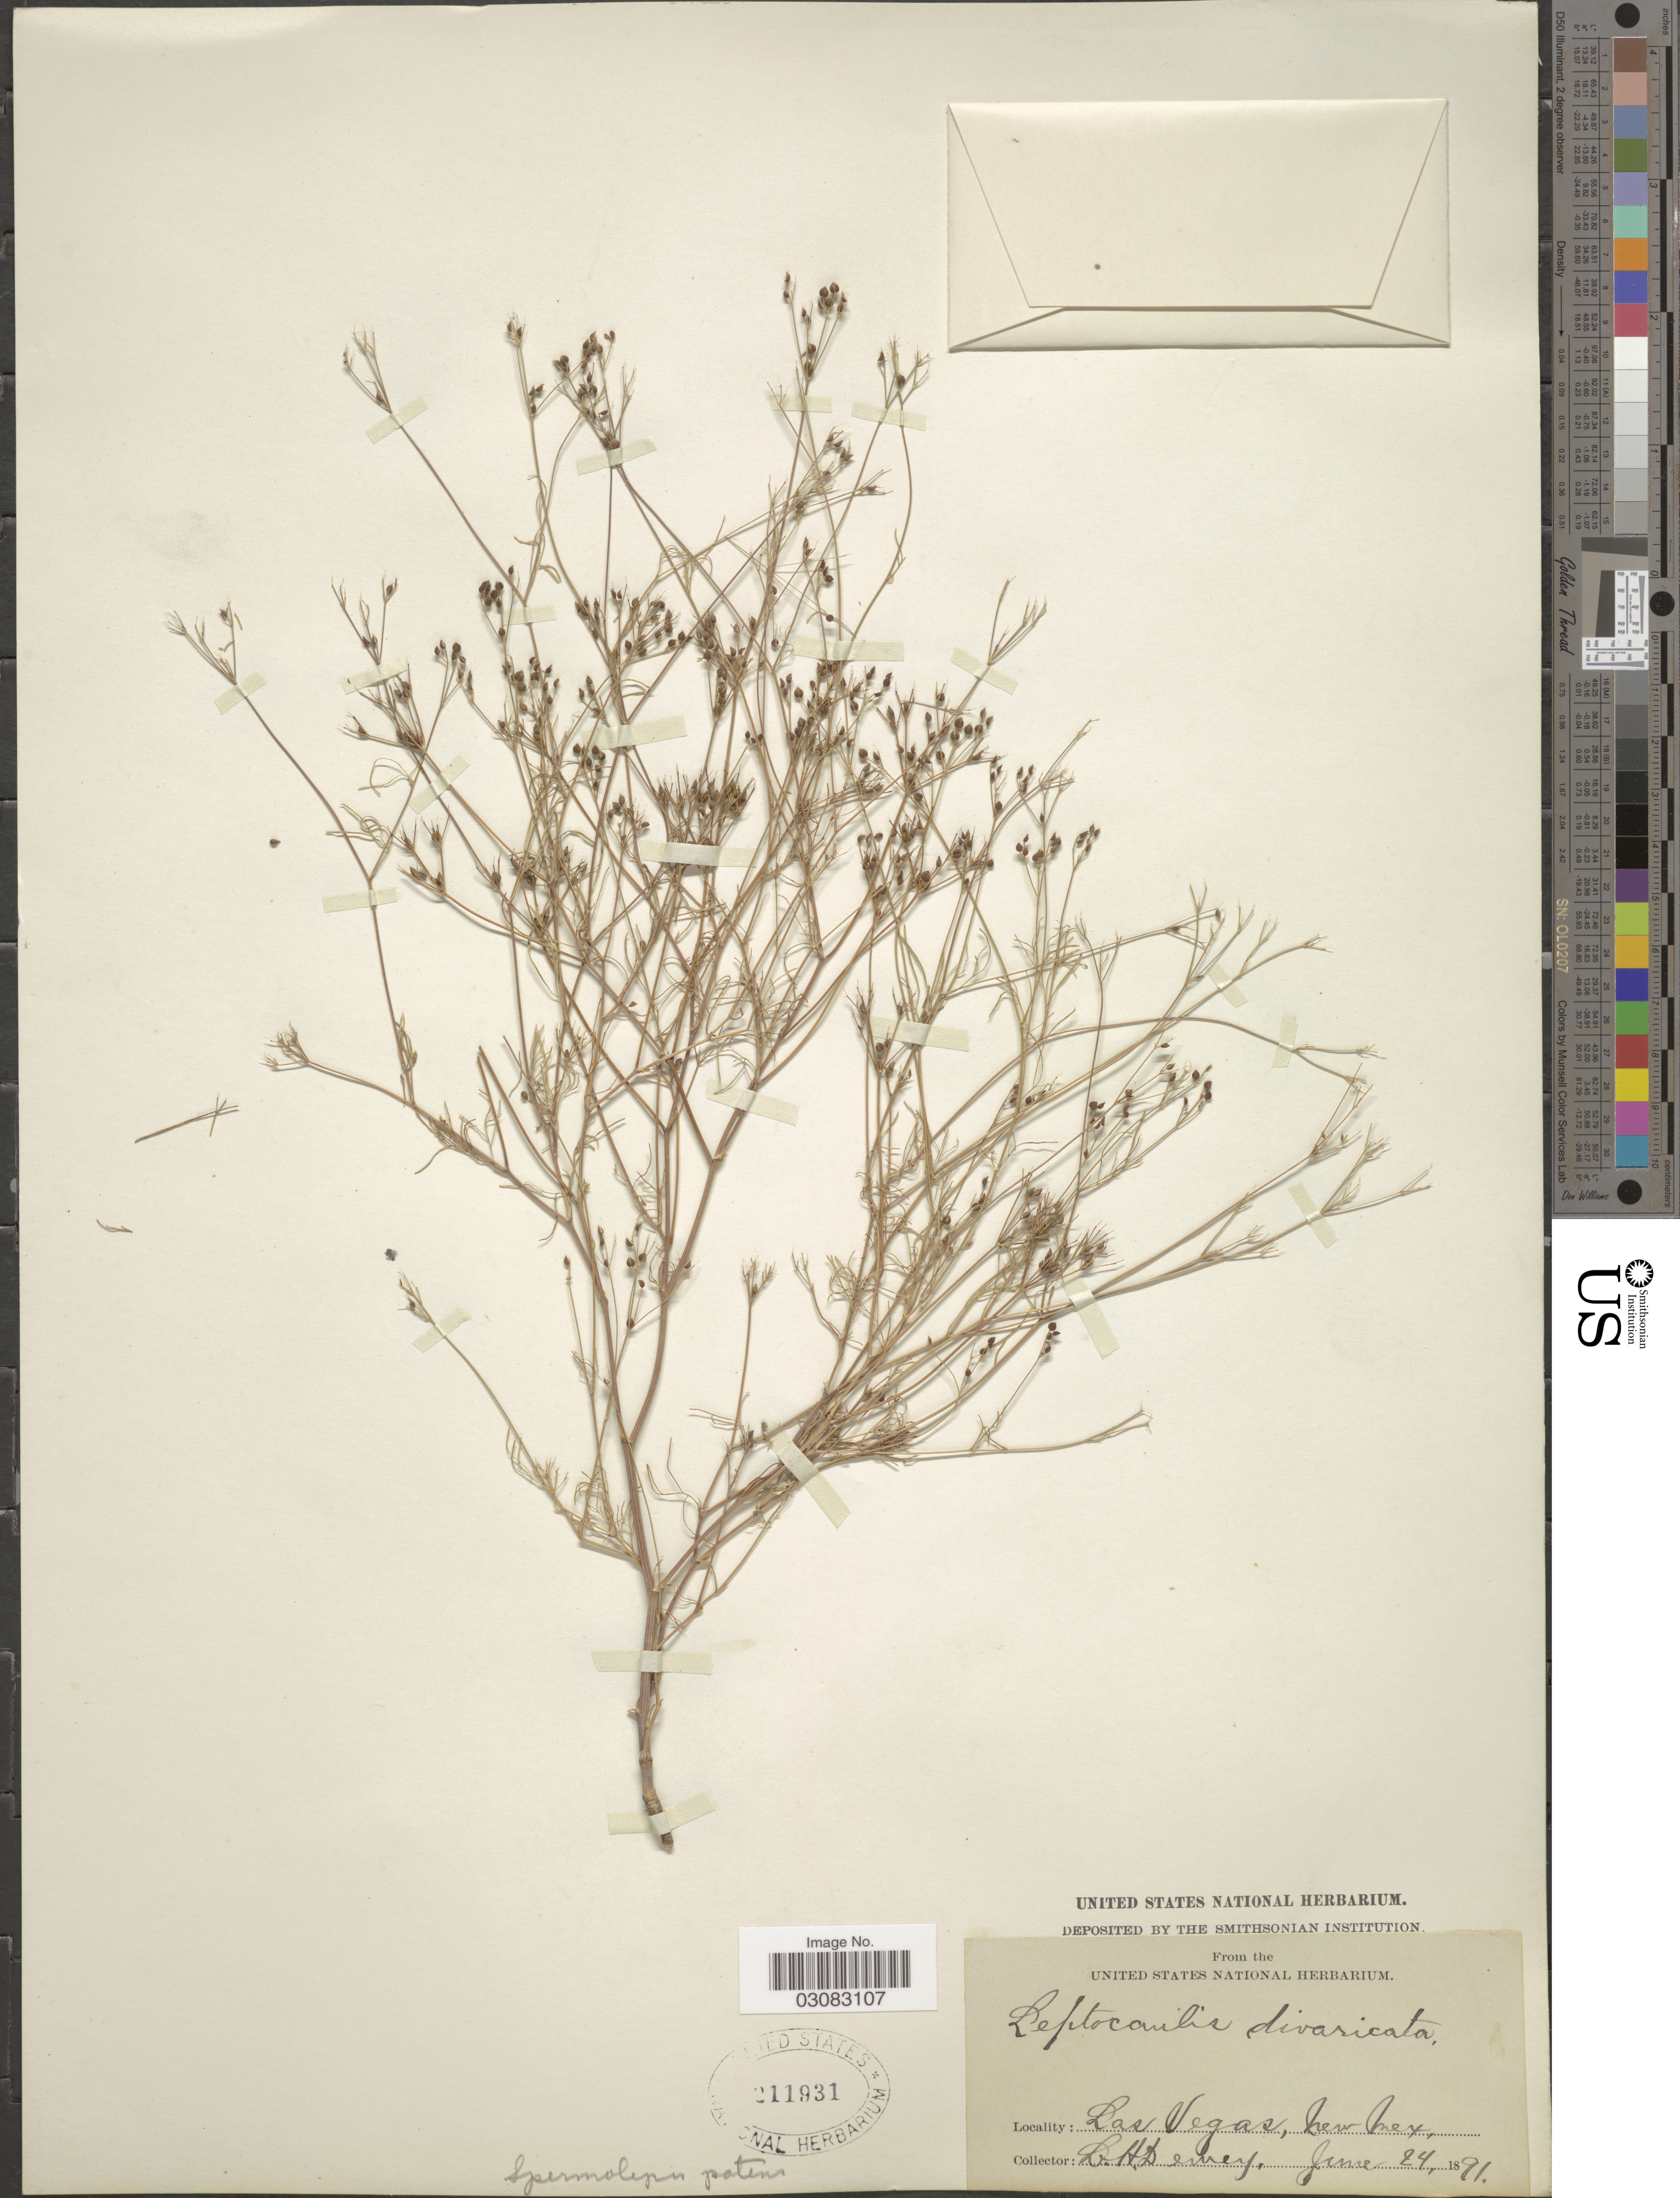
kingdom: Plantae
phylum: Tracheophyta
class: Magnoliopsida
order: Apiales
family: Apiaceae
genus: Spermolepis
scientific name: Spermolepis patens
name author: (Nutt. ex DC.) B.L. Rob.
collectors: L. H. Dewey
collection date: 1891-06-24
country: United States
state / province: New Mexico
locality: Las Vegas, New Mex.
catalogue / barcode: US 211931